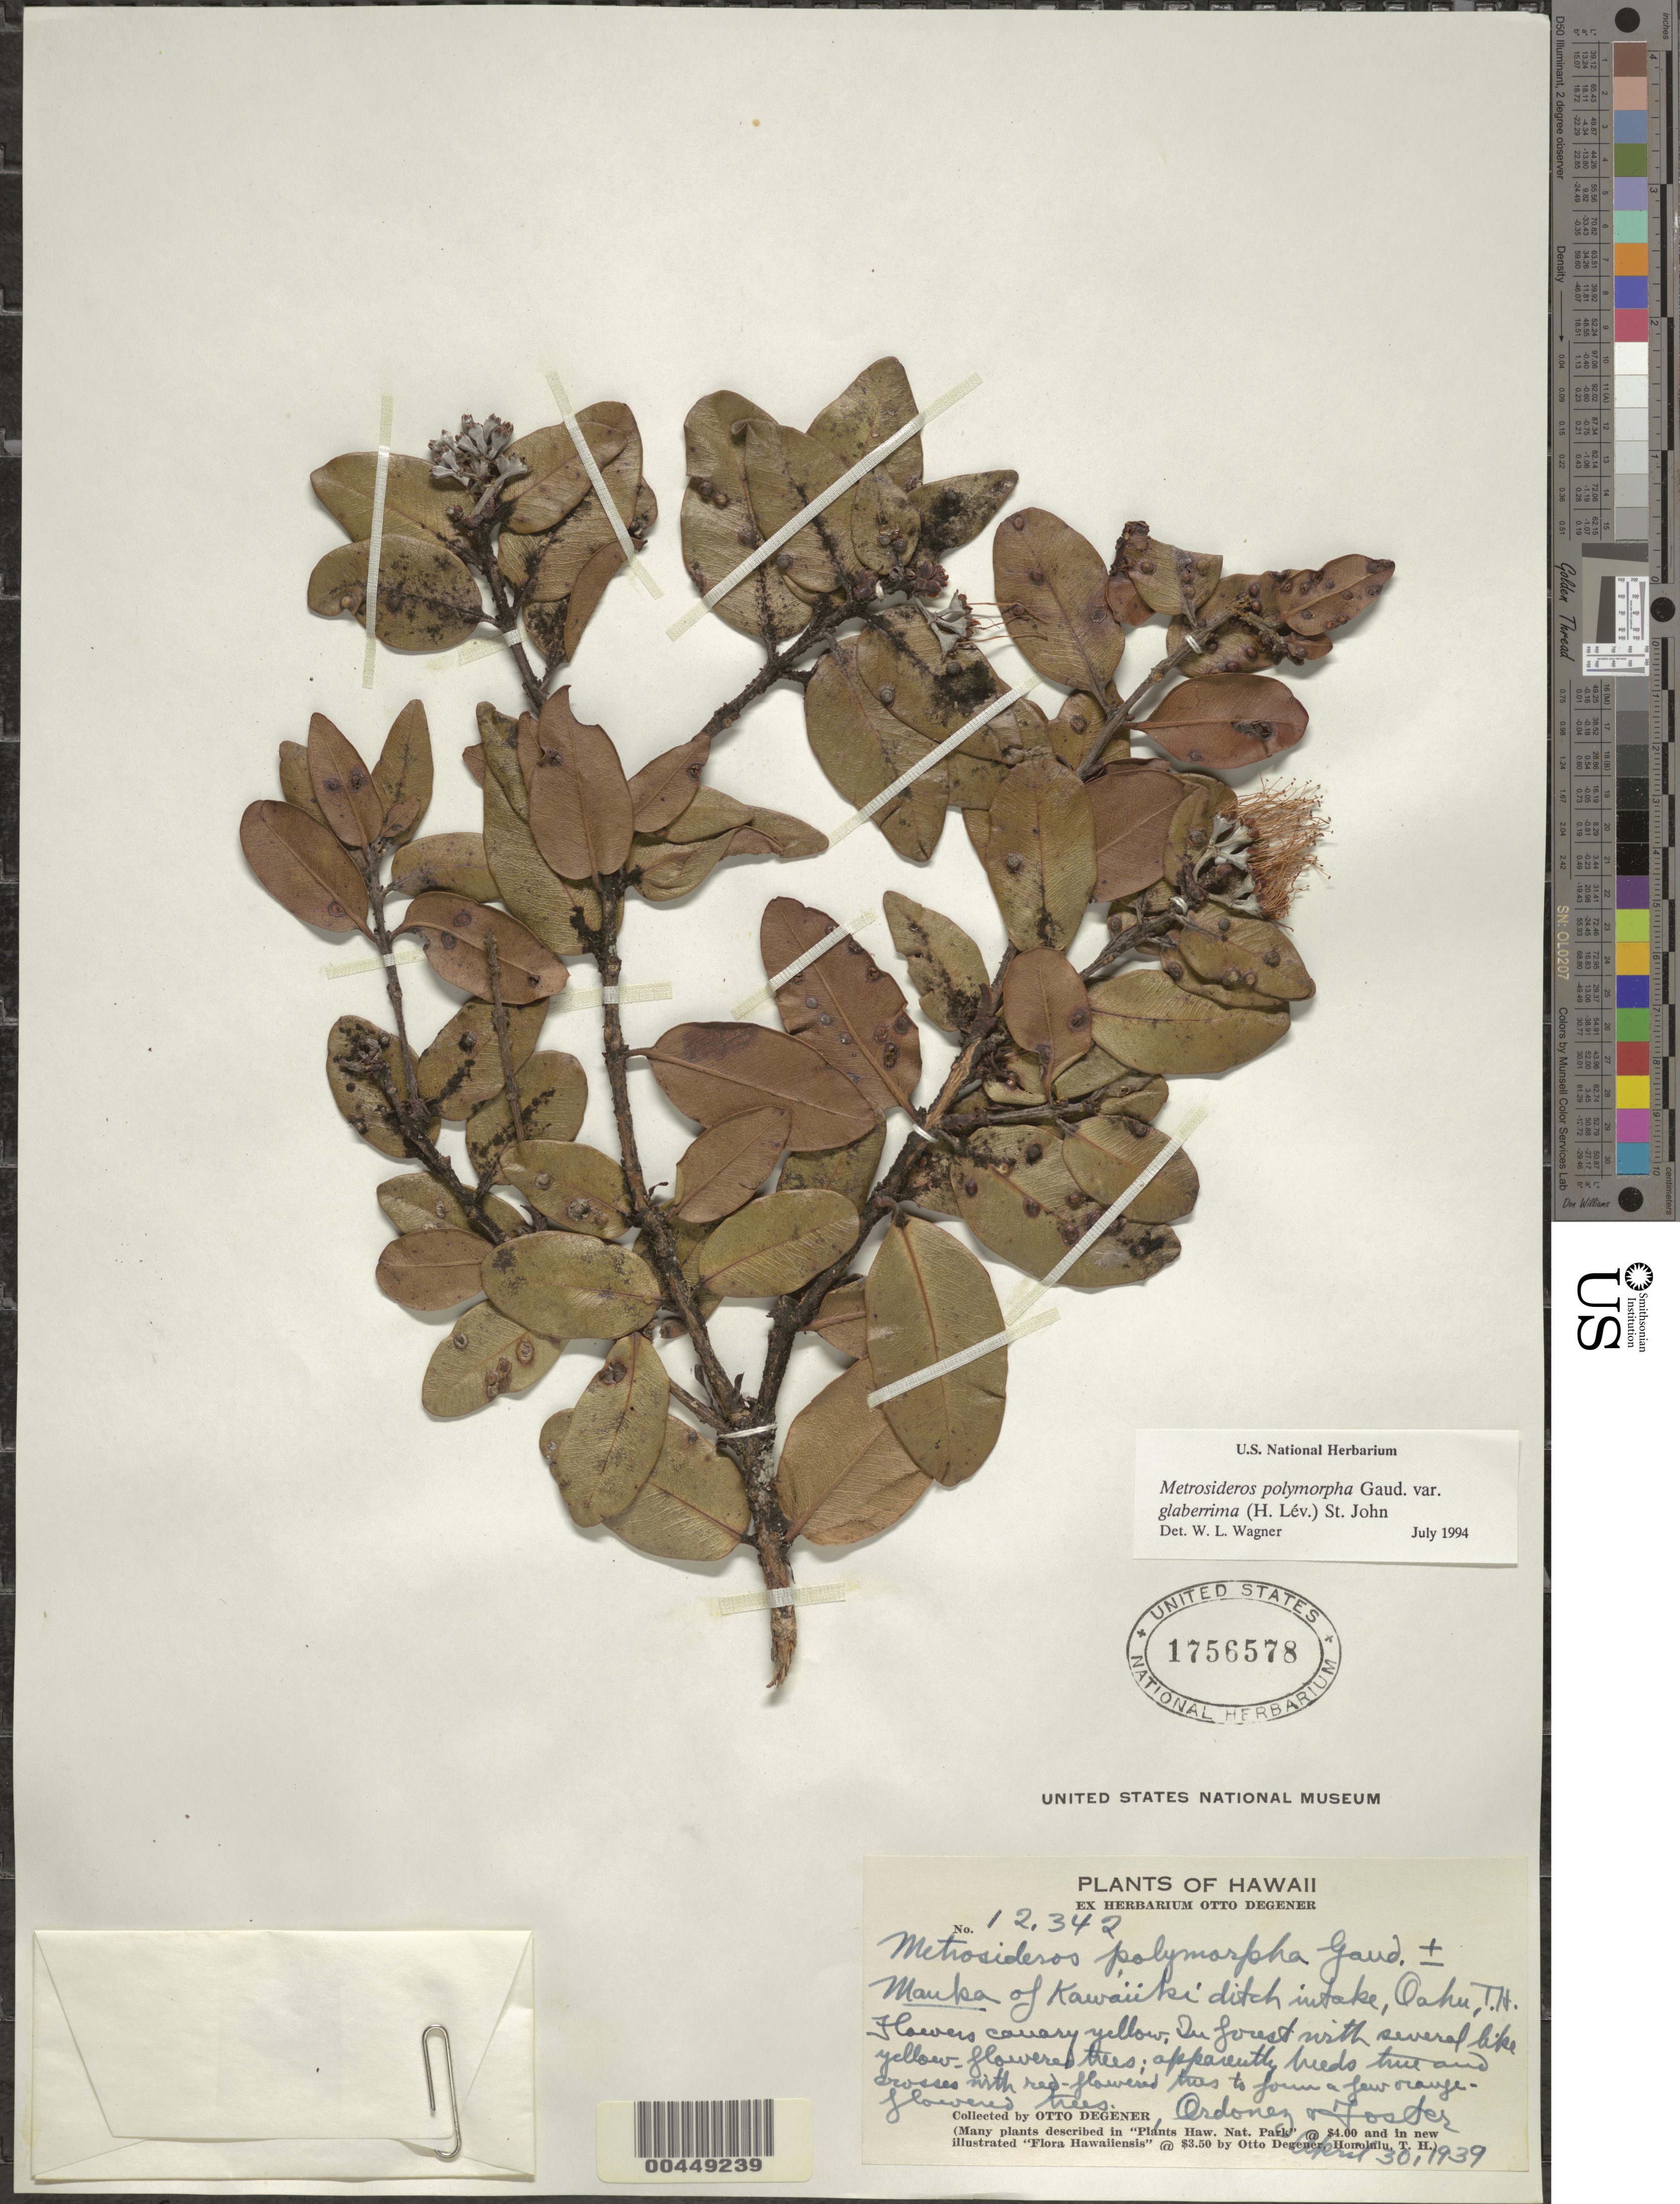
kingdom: Plantae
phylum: Tracheophyta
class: Magnoliopsida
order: Myrtales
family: Myrtaceae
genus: Metrosideros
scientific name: Metrosideros polymorpha var. glaberrima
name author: (H. Lév.) H. St. John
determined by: Wagner, W. L., (BOT), Smithsonian Institution - National Museum of Natural History (UNITED STATES)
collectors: O. Degener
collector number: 12342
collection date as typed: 30 Apr 1939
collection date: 1939-04-30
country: United States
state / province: Hawaii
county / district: Honolulu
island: Oahu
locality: Mauka of Kawaiiki ditch intake.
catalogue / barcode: US 1756578